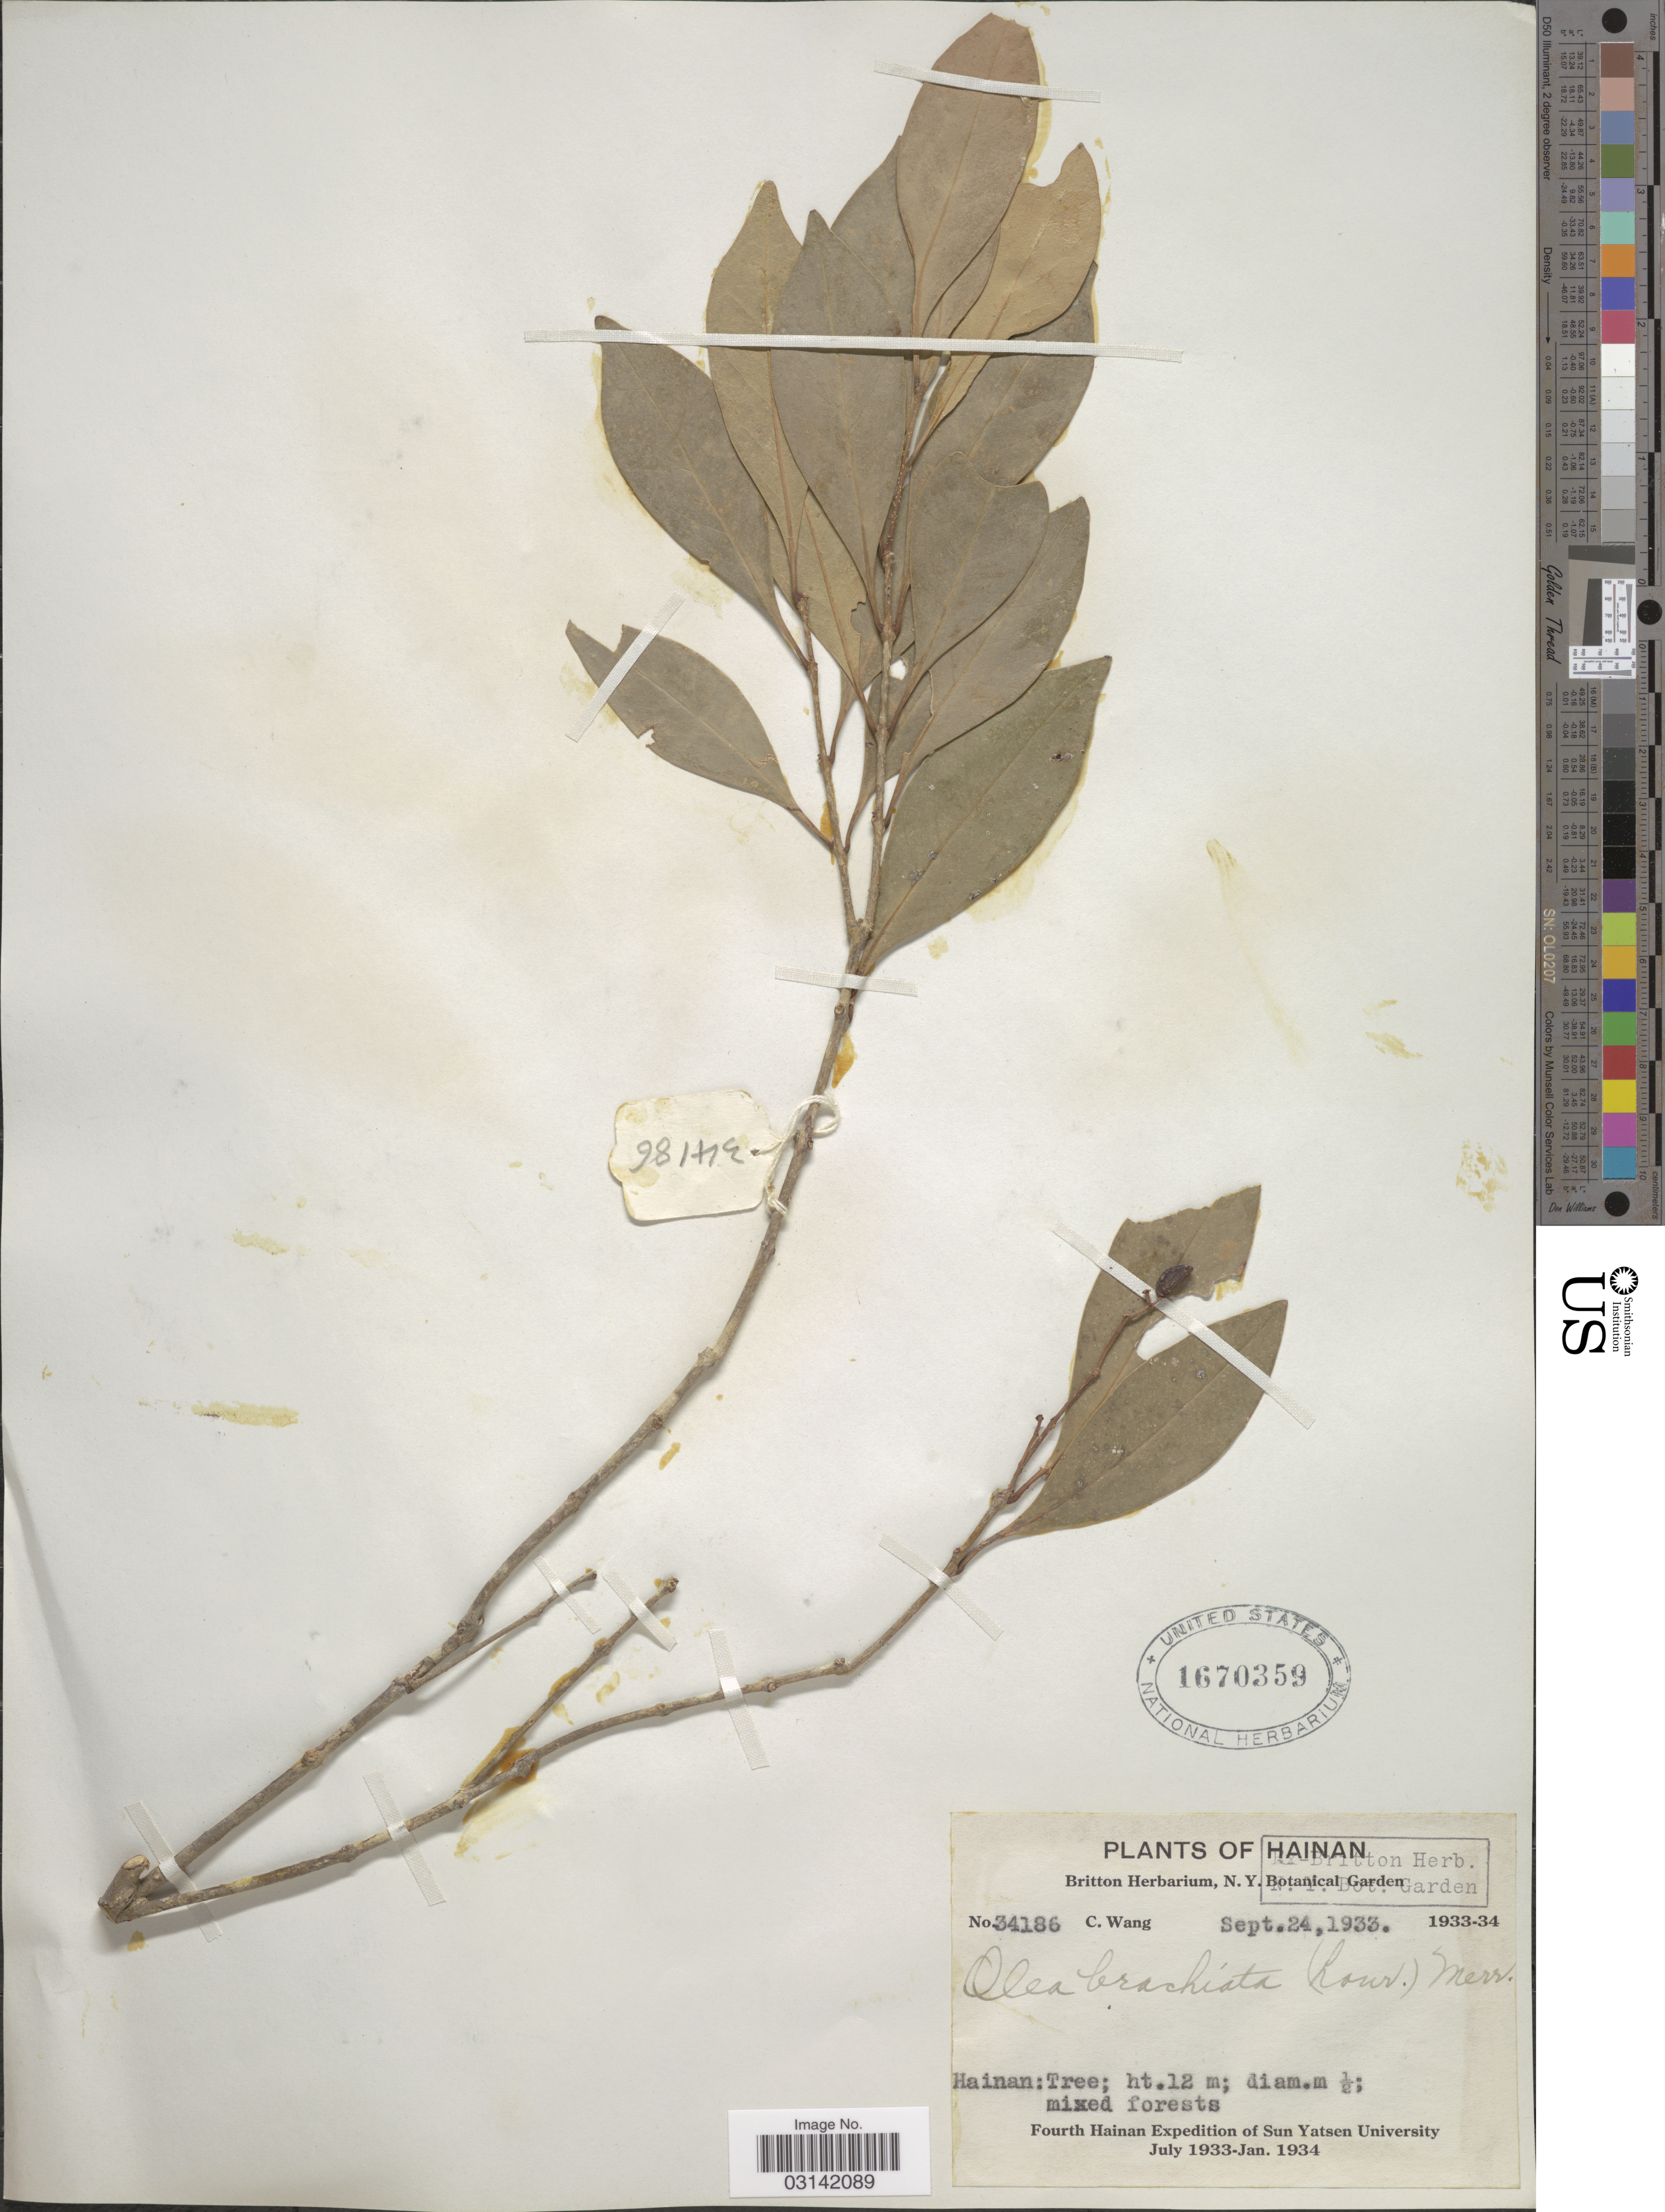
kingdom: Plantae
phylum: Tracheophyta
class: Magnoliopsida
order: Lamiales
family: Oleaceae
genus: Tetrapilus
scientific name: Tetrapilus brachiatus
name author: Lour.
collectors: C. Wang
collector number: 34186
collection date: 1933-09-24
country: China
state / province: Hainan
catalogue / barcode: US 1670359